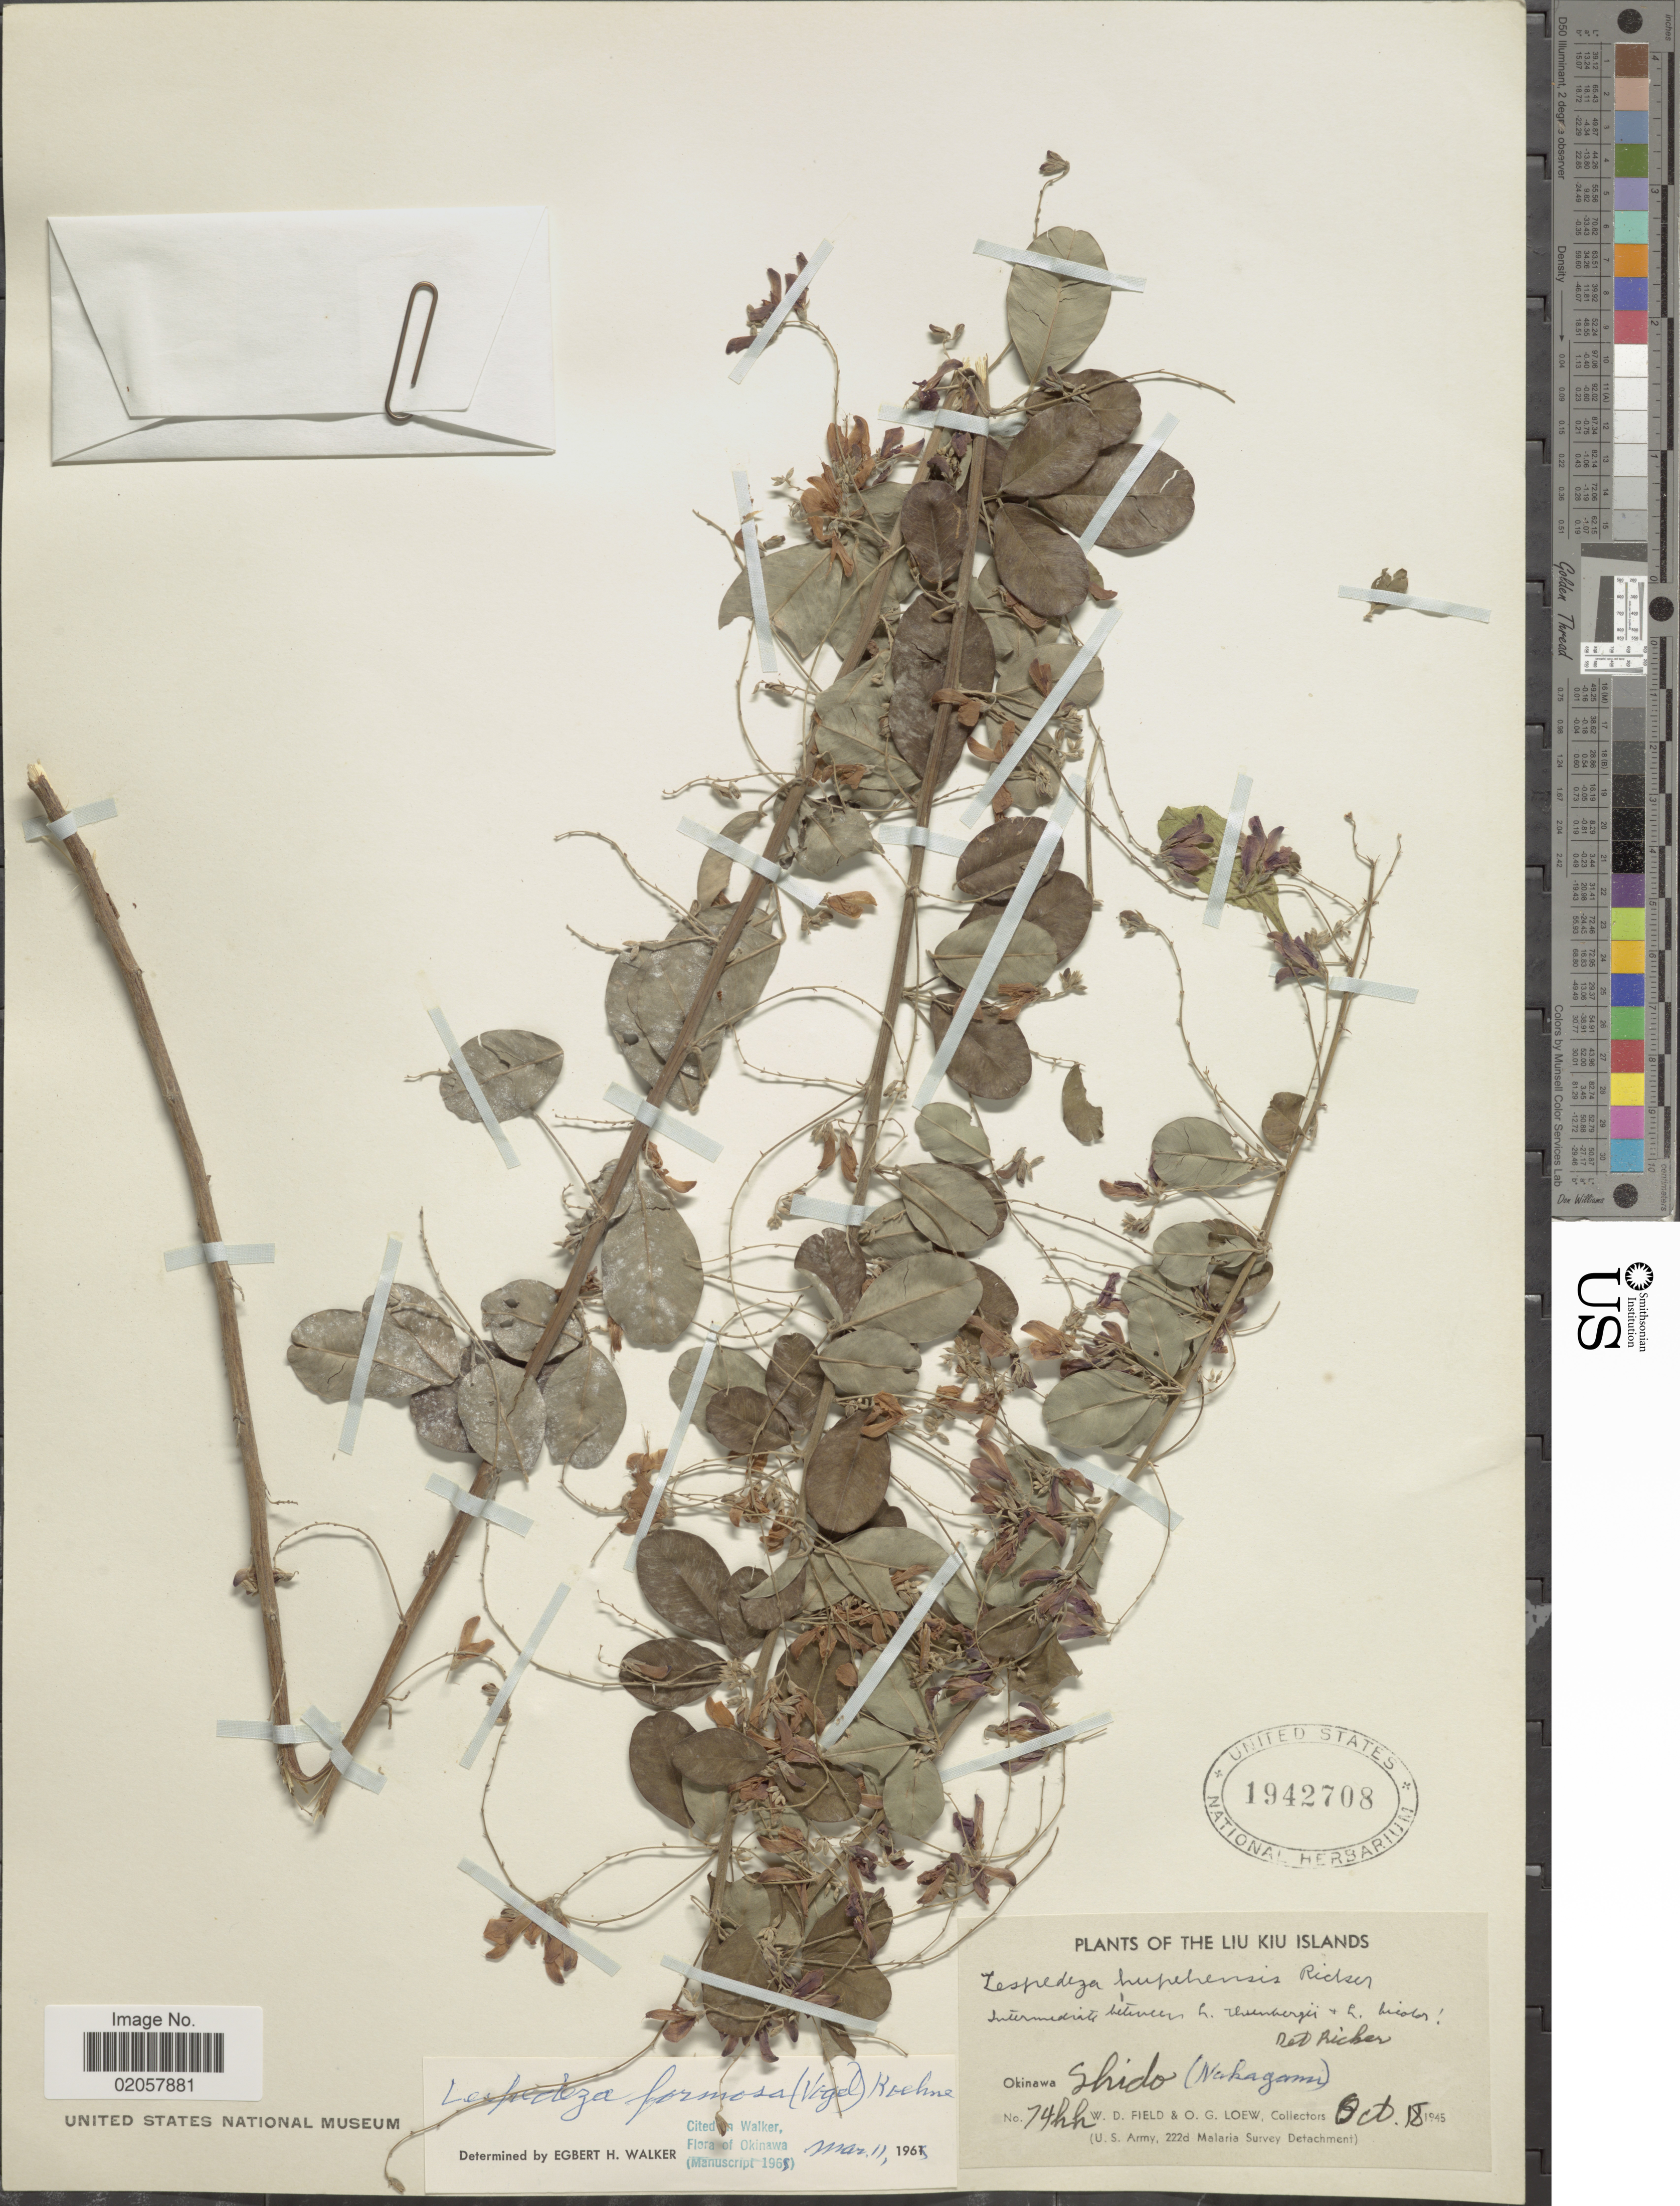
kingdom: Plantae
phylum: Tracheophyta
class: Magnoliopsida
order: Fabales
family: Fabaceae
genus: Lespedeza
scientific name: Lespedeza formosa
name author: (Vogel) Koehne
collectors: W. D. Field & O. G. Loew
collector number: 74hh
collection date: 1945-10-18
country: Japan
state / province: Okinawa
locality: Liu Kiu Islands, Shido (Nakagami)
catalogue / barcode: US 1942708